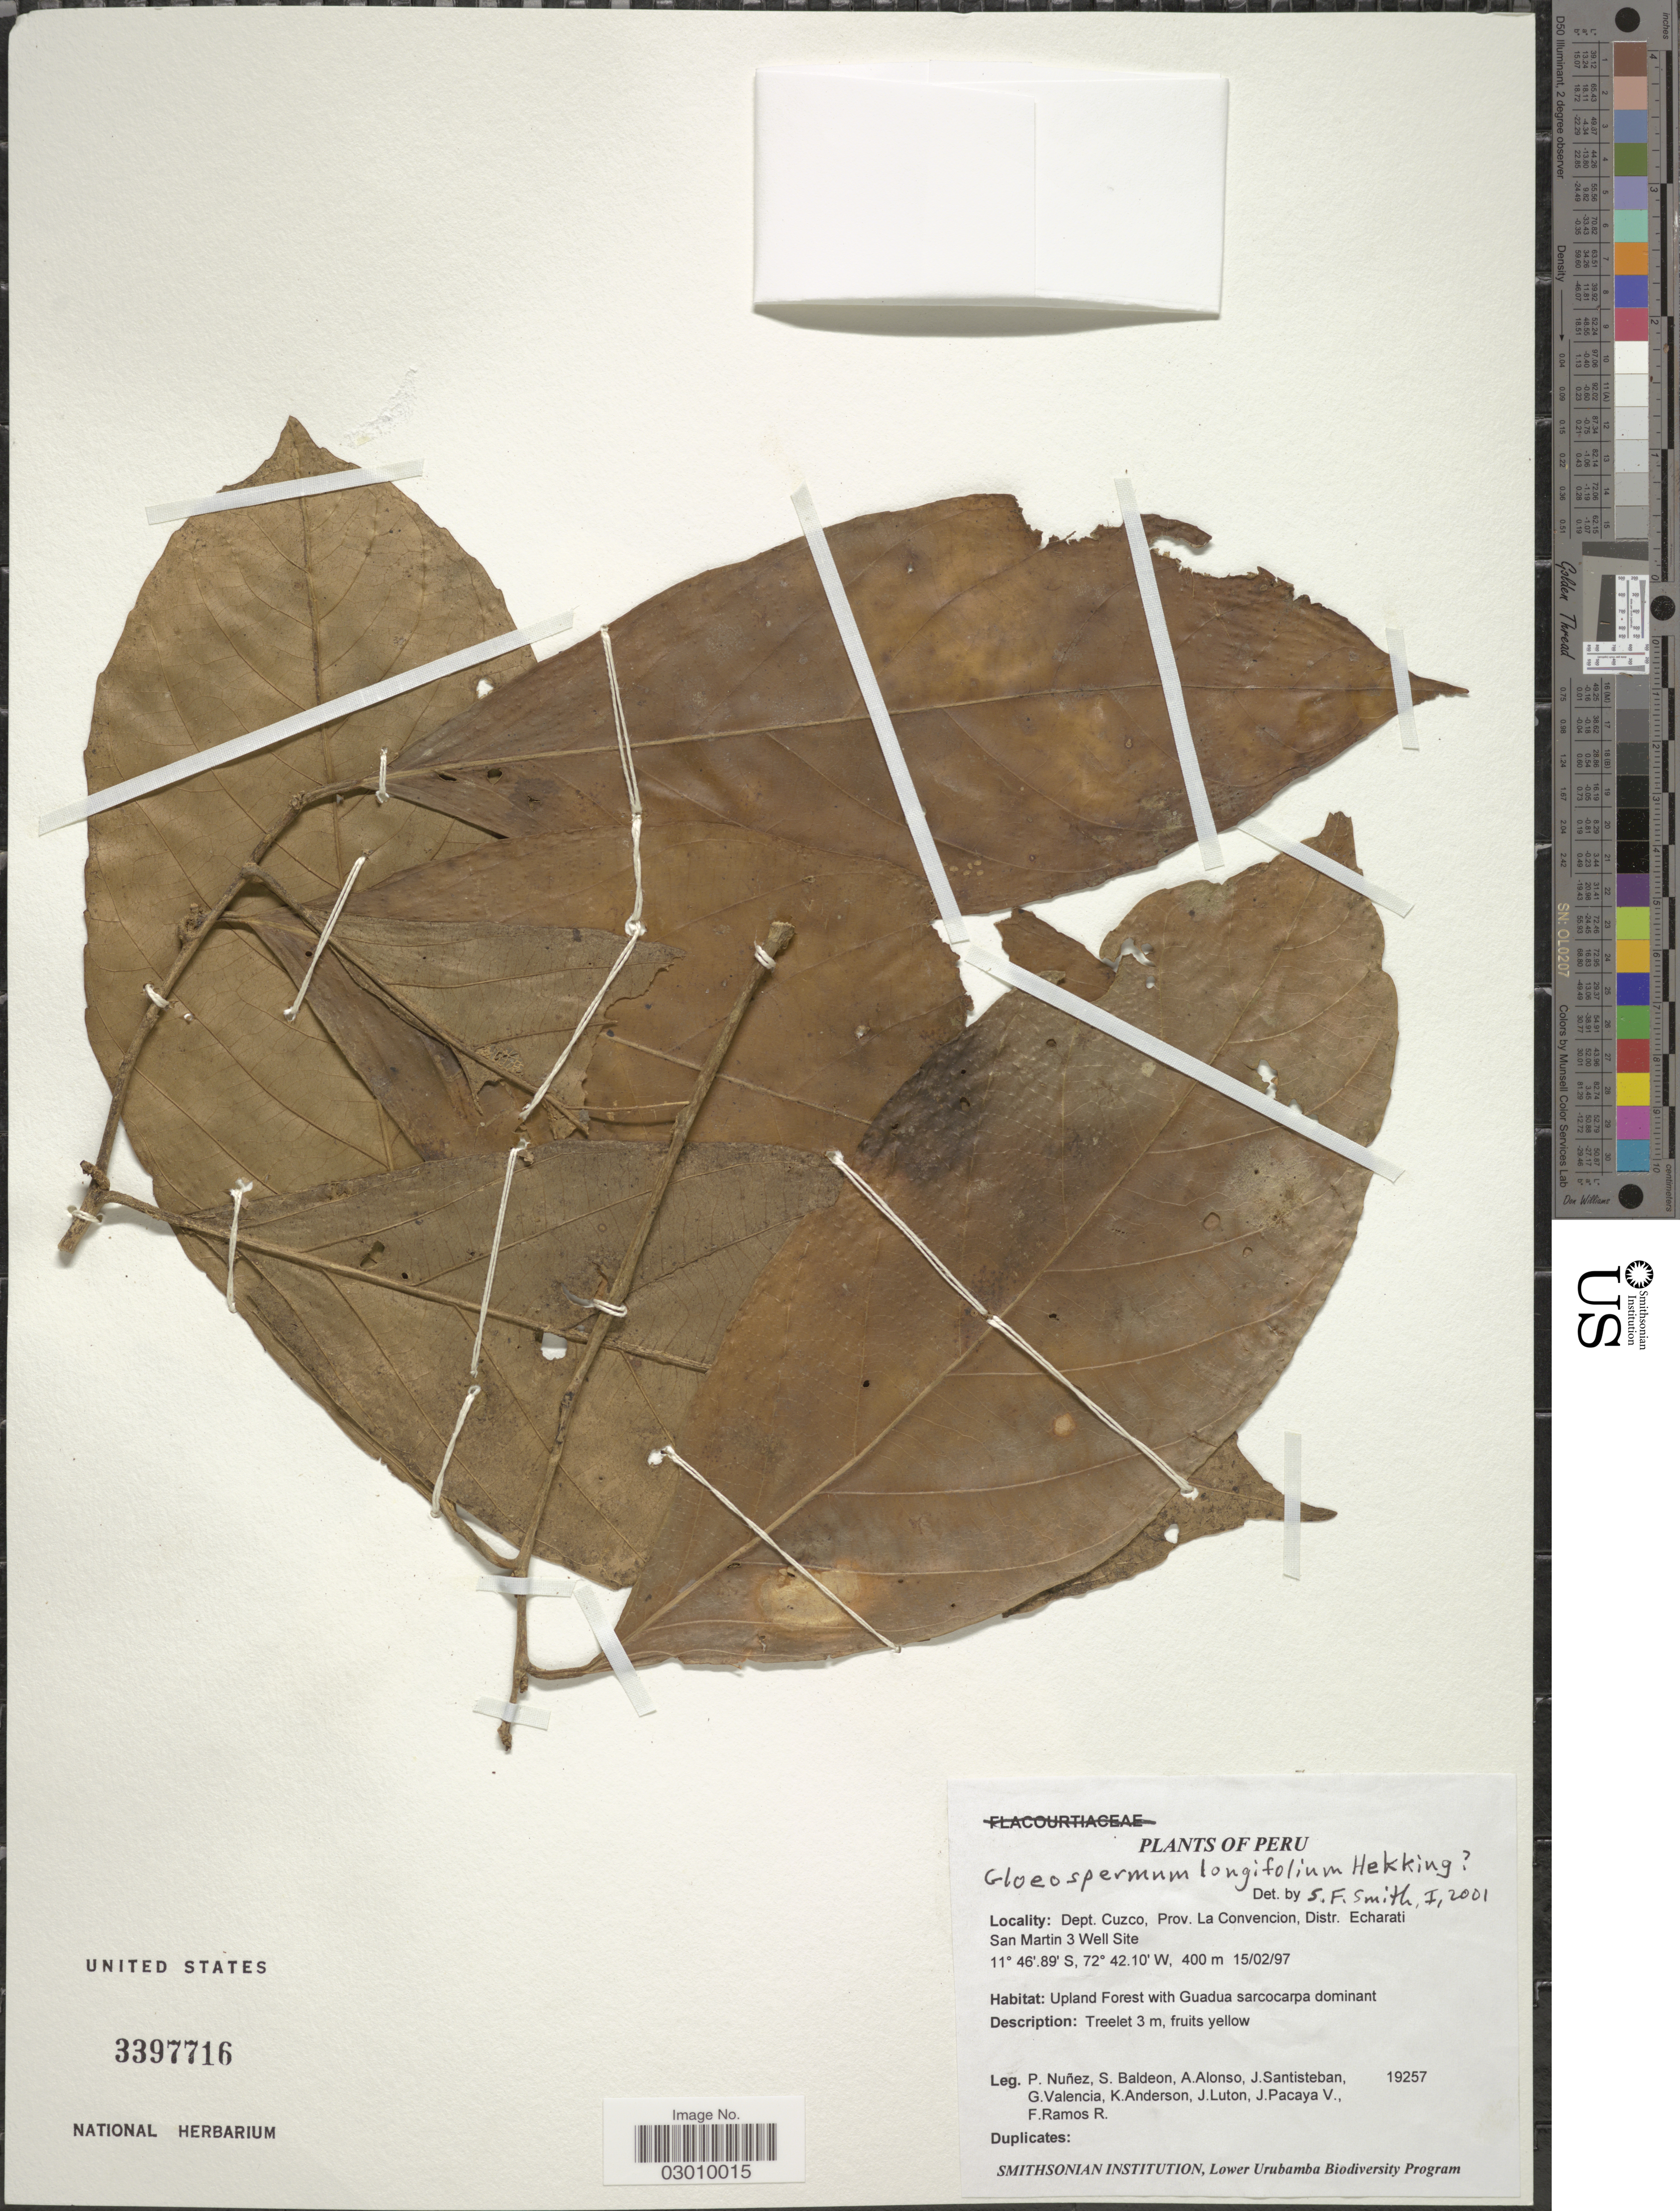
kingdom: Plantae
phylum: Tracheophyta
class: Magnoliopsida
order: Malpighiales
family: Violaceae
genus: Gloeospermum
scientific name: Gloeospermum longifolium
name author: Hekking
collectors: P. Nuñez V., S. Baldeon, A. Alonso, J. Santisteban & et al.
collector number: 19257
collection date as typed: Transcribed d/m/y: 15/2/97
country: Peru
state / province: Cusco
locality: Dept. Cuzco, Prov. La Convencion, Distr. Echarati San Martin 3 Well Site.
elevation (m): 400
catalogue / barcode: US 3397716